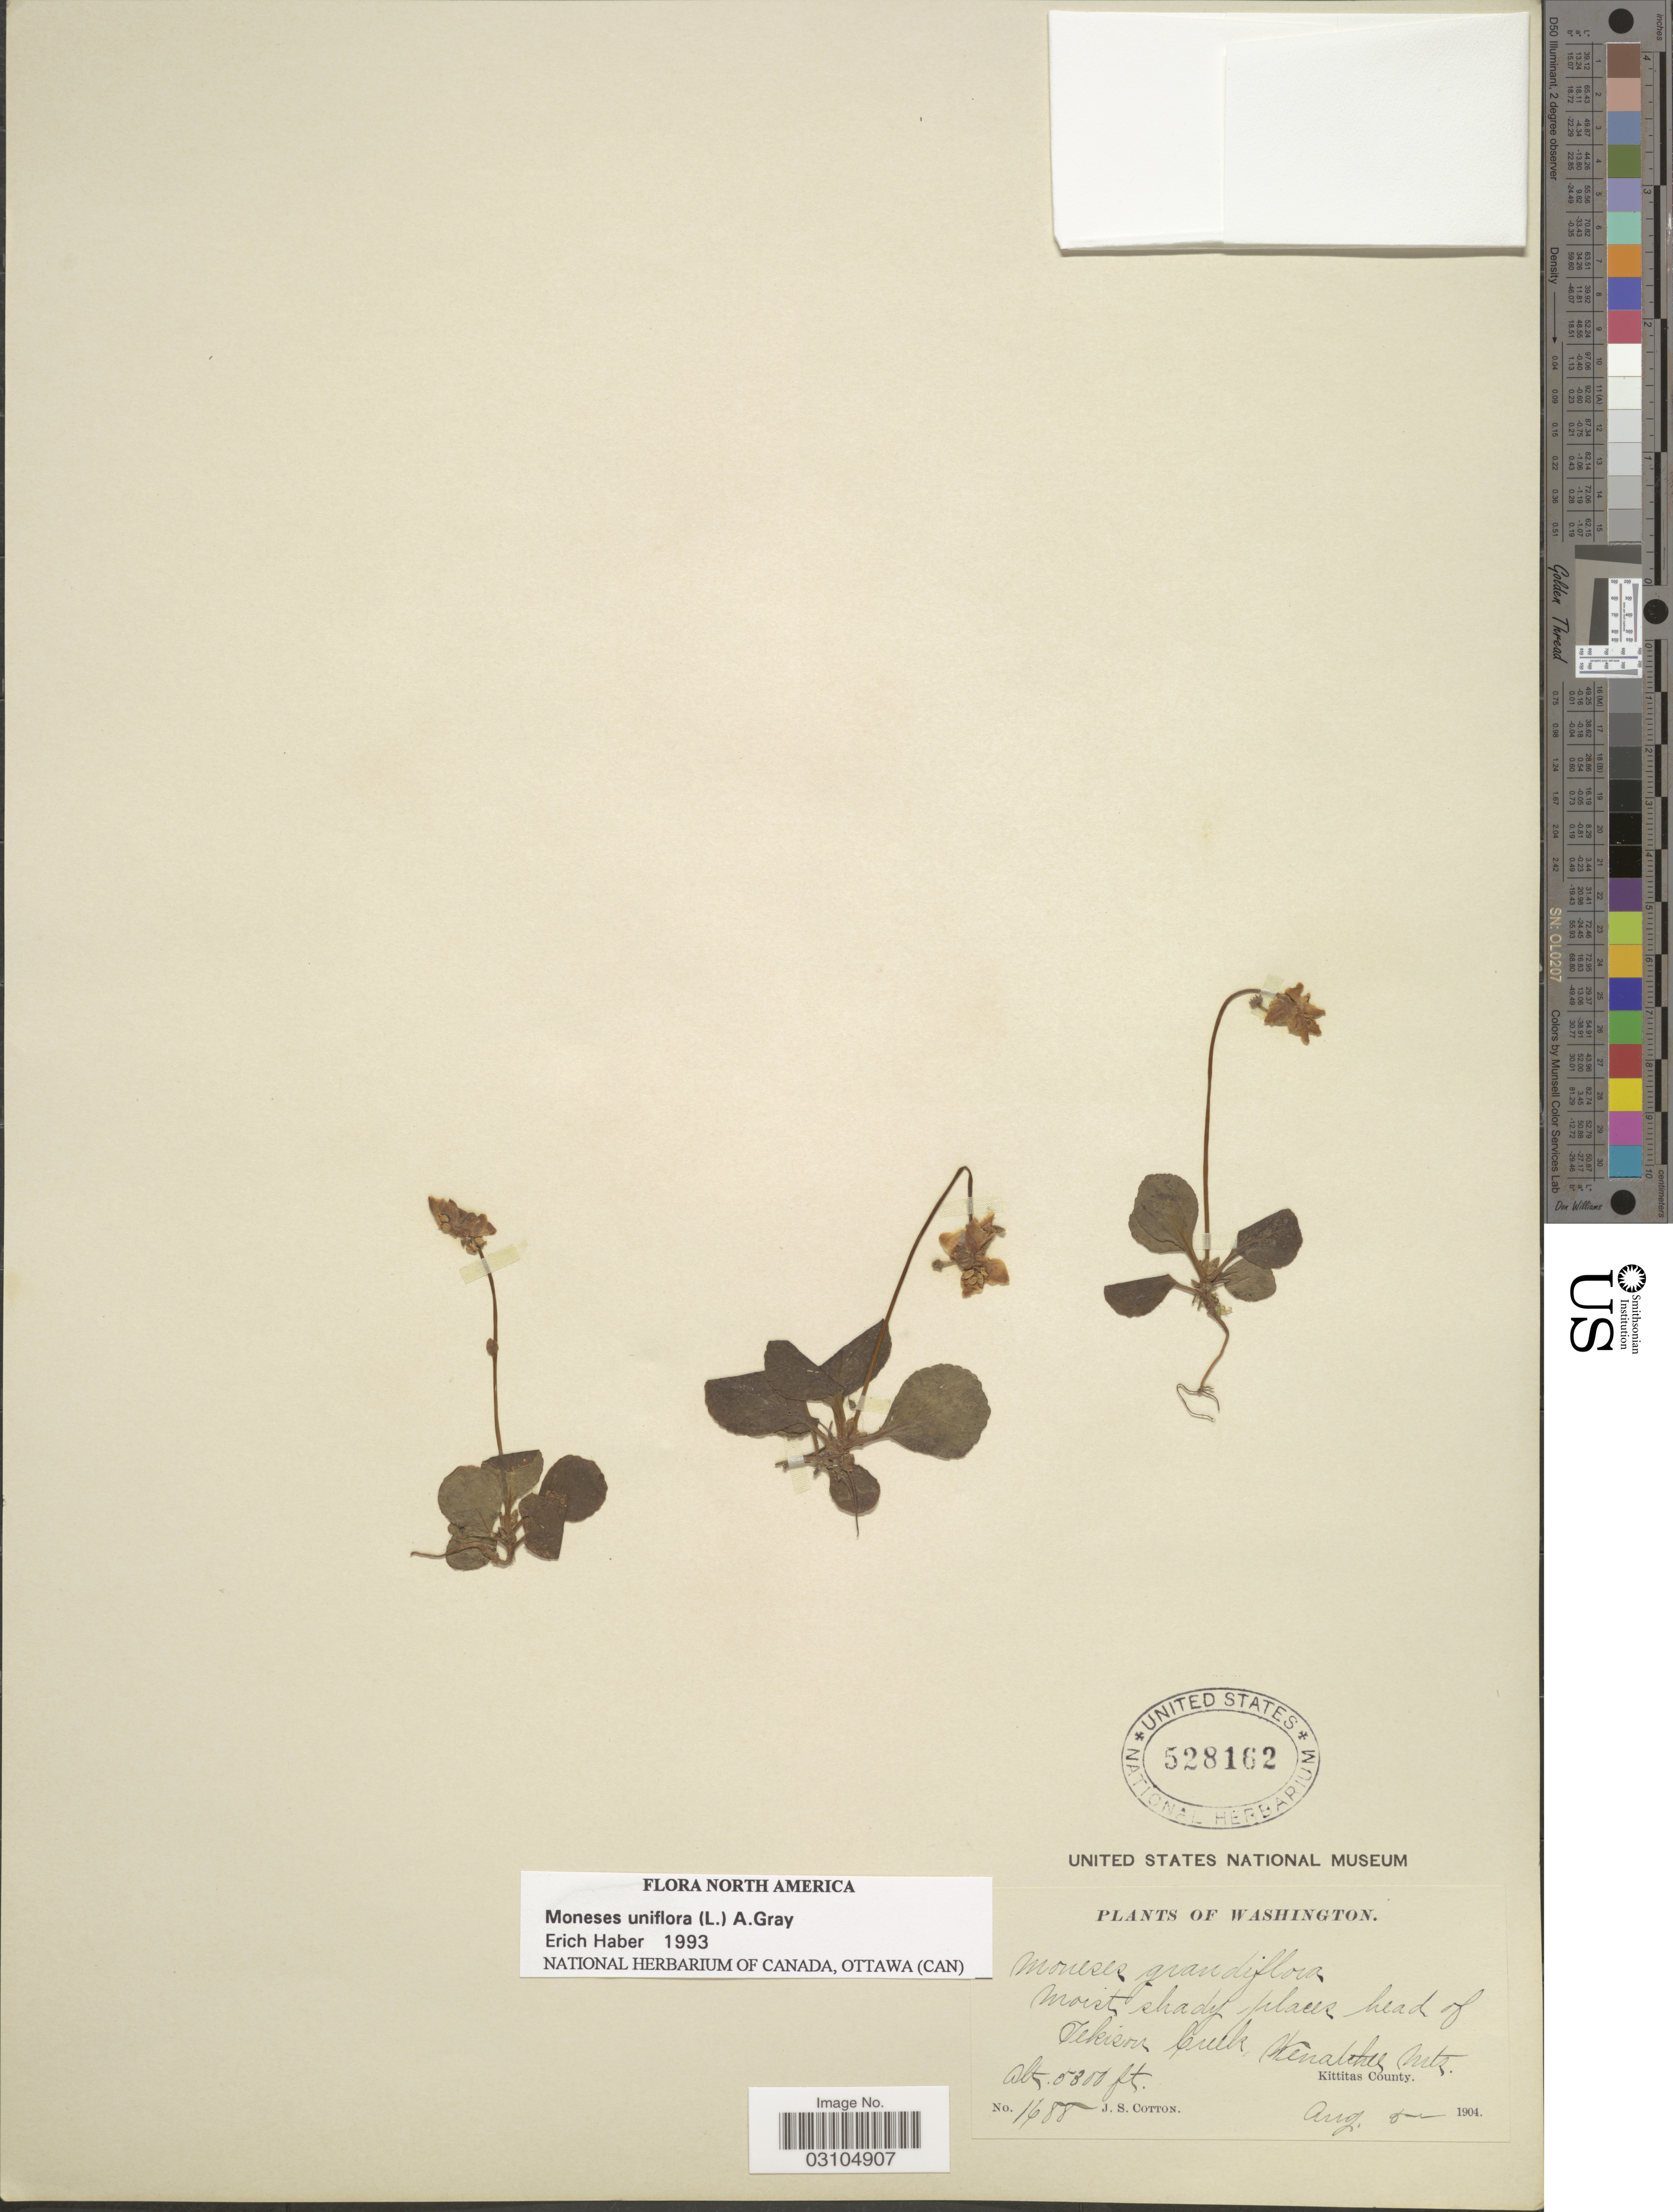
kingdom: Plantae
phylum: Tracheophyta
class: Magnoliopsida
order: Ericales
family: Ericaceae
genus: Moneses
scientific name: Moneses uniflora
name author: (L.) A. Gray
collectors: J. S. Cotton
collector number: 1688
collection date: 1904-08-05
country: United States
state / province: Washington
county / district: Kittitas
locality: Moist shady places of head of Tekison Creek, Wenatchee Mts., Kittitas County.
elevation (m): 1615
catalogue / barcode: US 528162